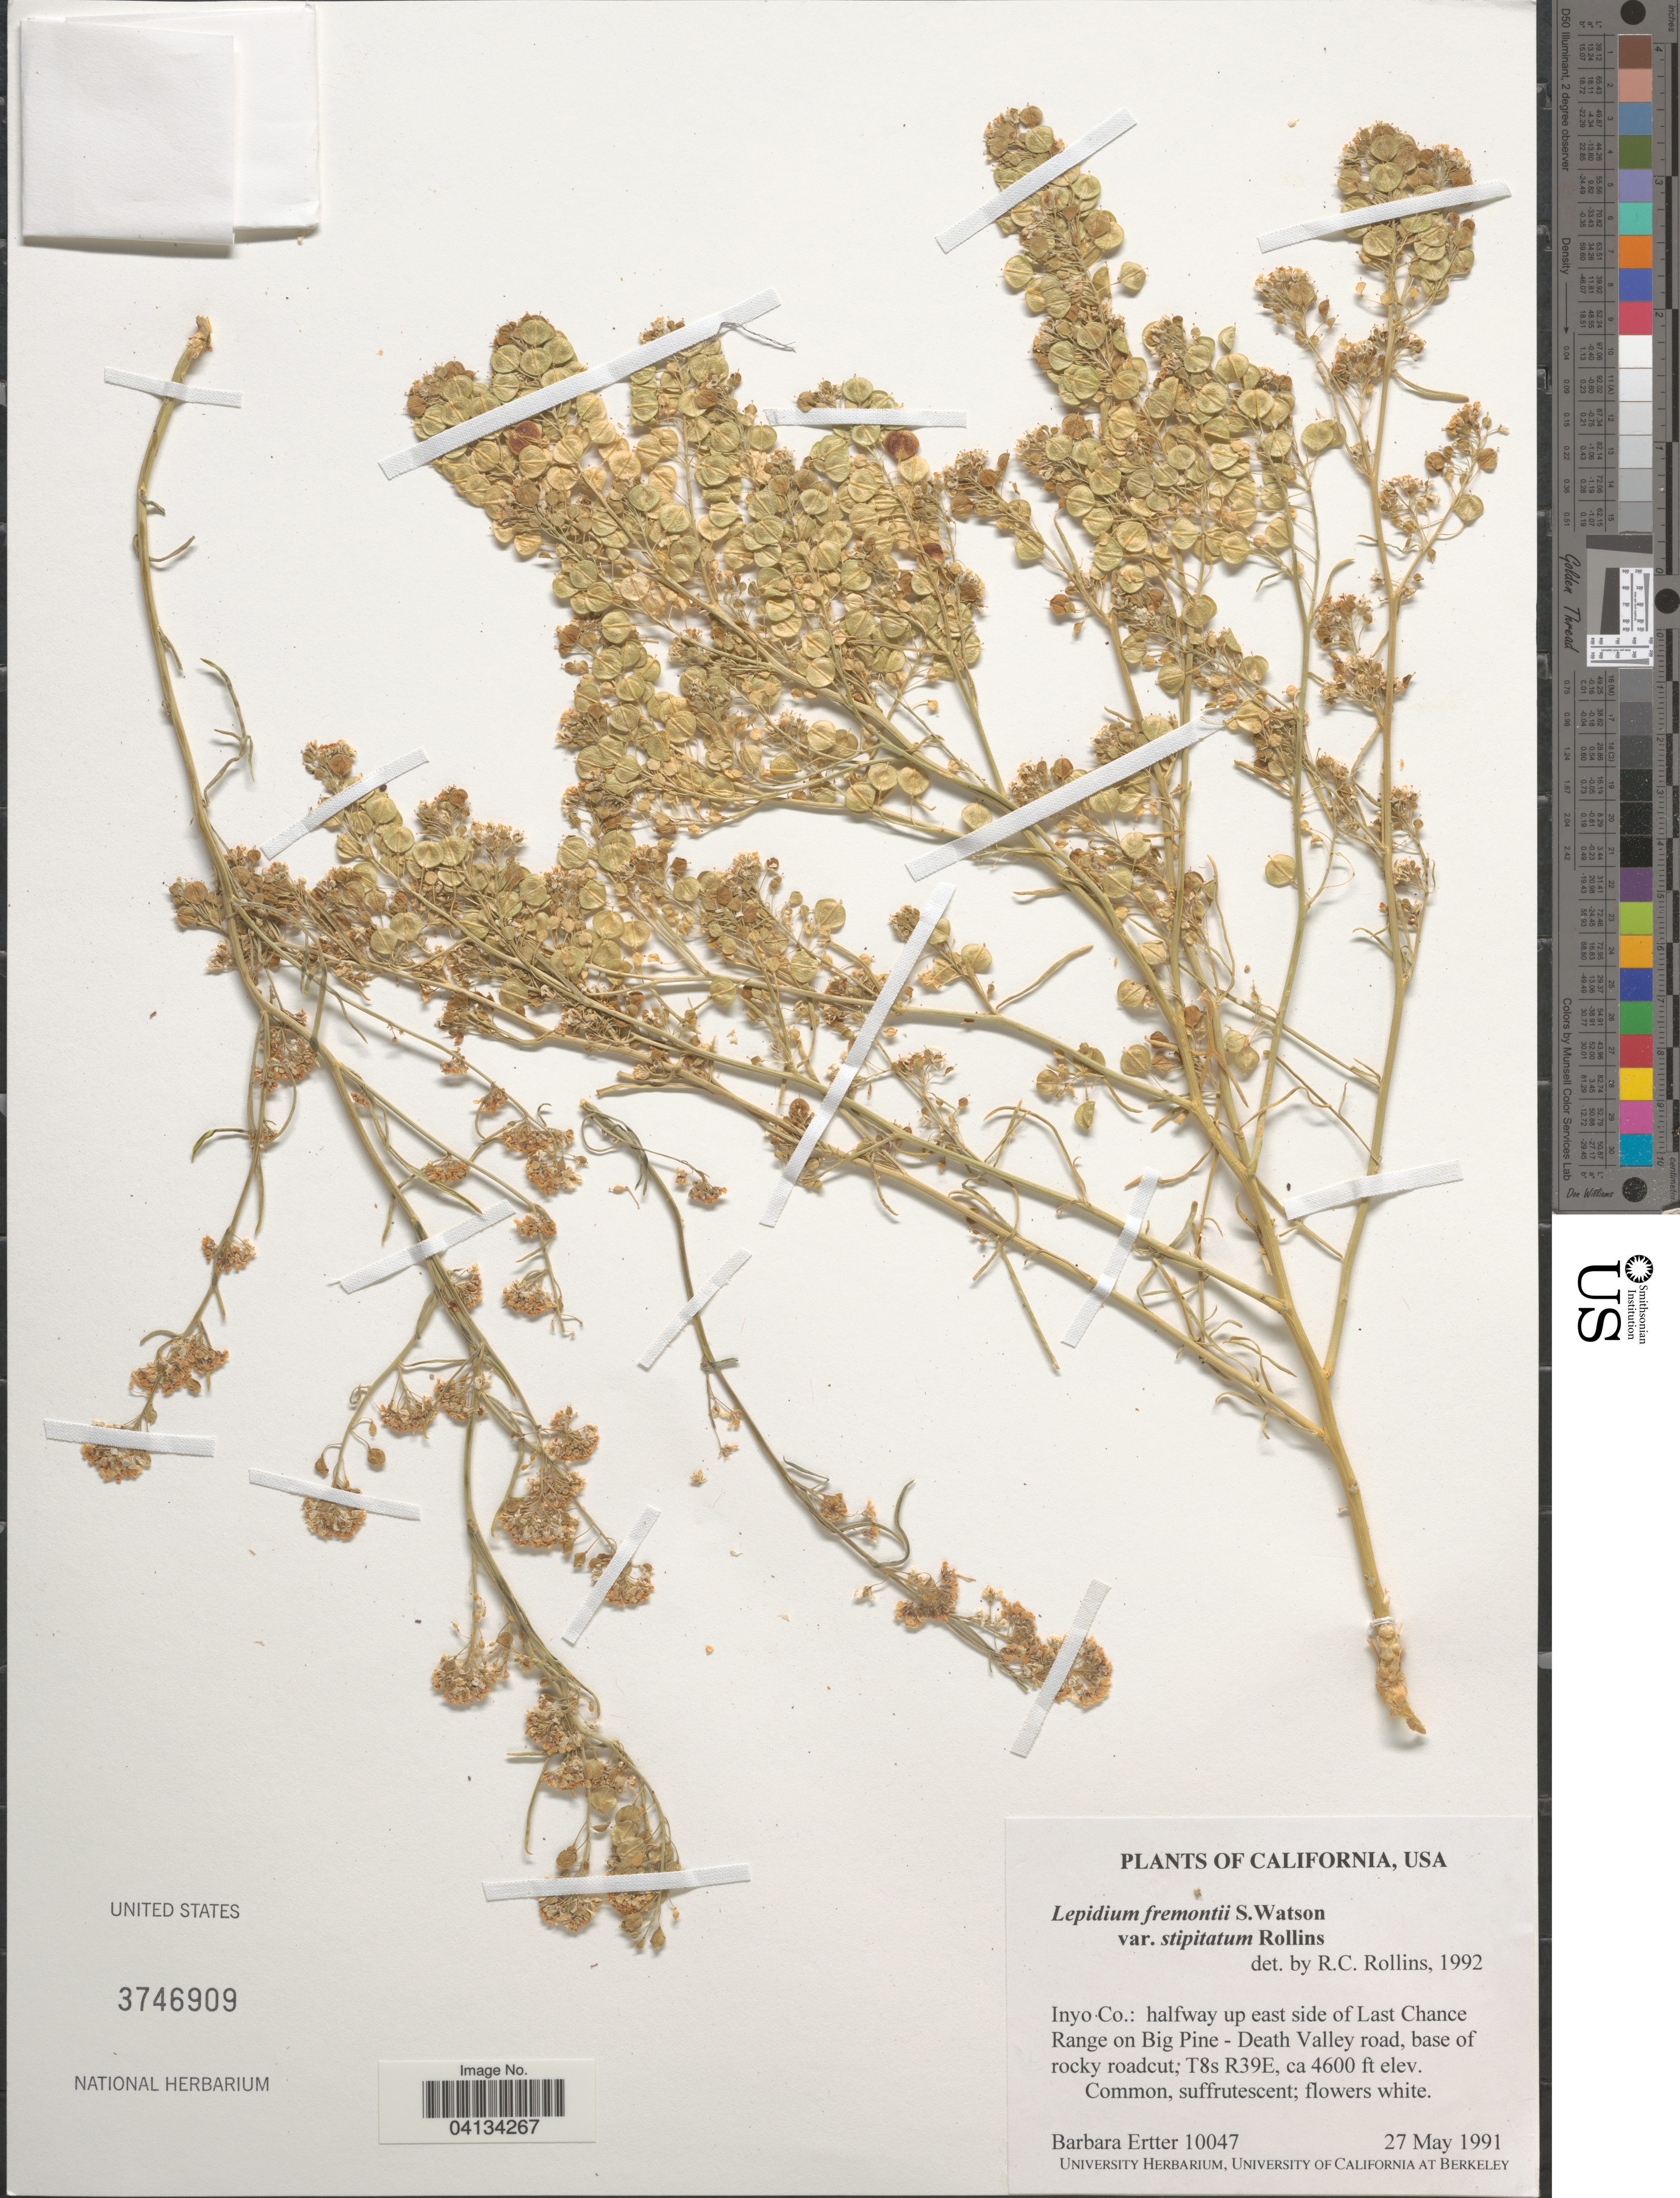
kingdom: Plantae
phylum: Tracheophyta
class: Magnoliopsida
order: Brassicales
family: Brassicaceae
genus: Lepidium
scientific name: Lepidium fremontii var. stipitatum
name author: Rollins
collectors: B. Ertter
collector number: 10047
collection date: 1991-05-27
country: United States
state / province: California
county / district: Inyo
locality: Inyo Co.: halfway up east side of Last Chance Range on Big Pine - Death Valley road, base of rocky roadcut, T8s R39E.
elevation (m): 1402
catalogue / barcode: US 3746909